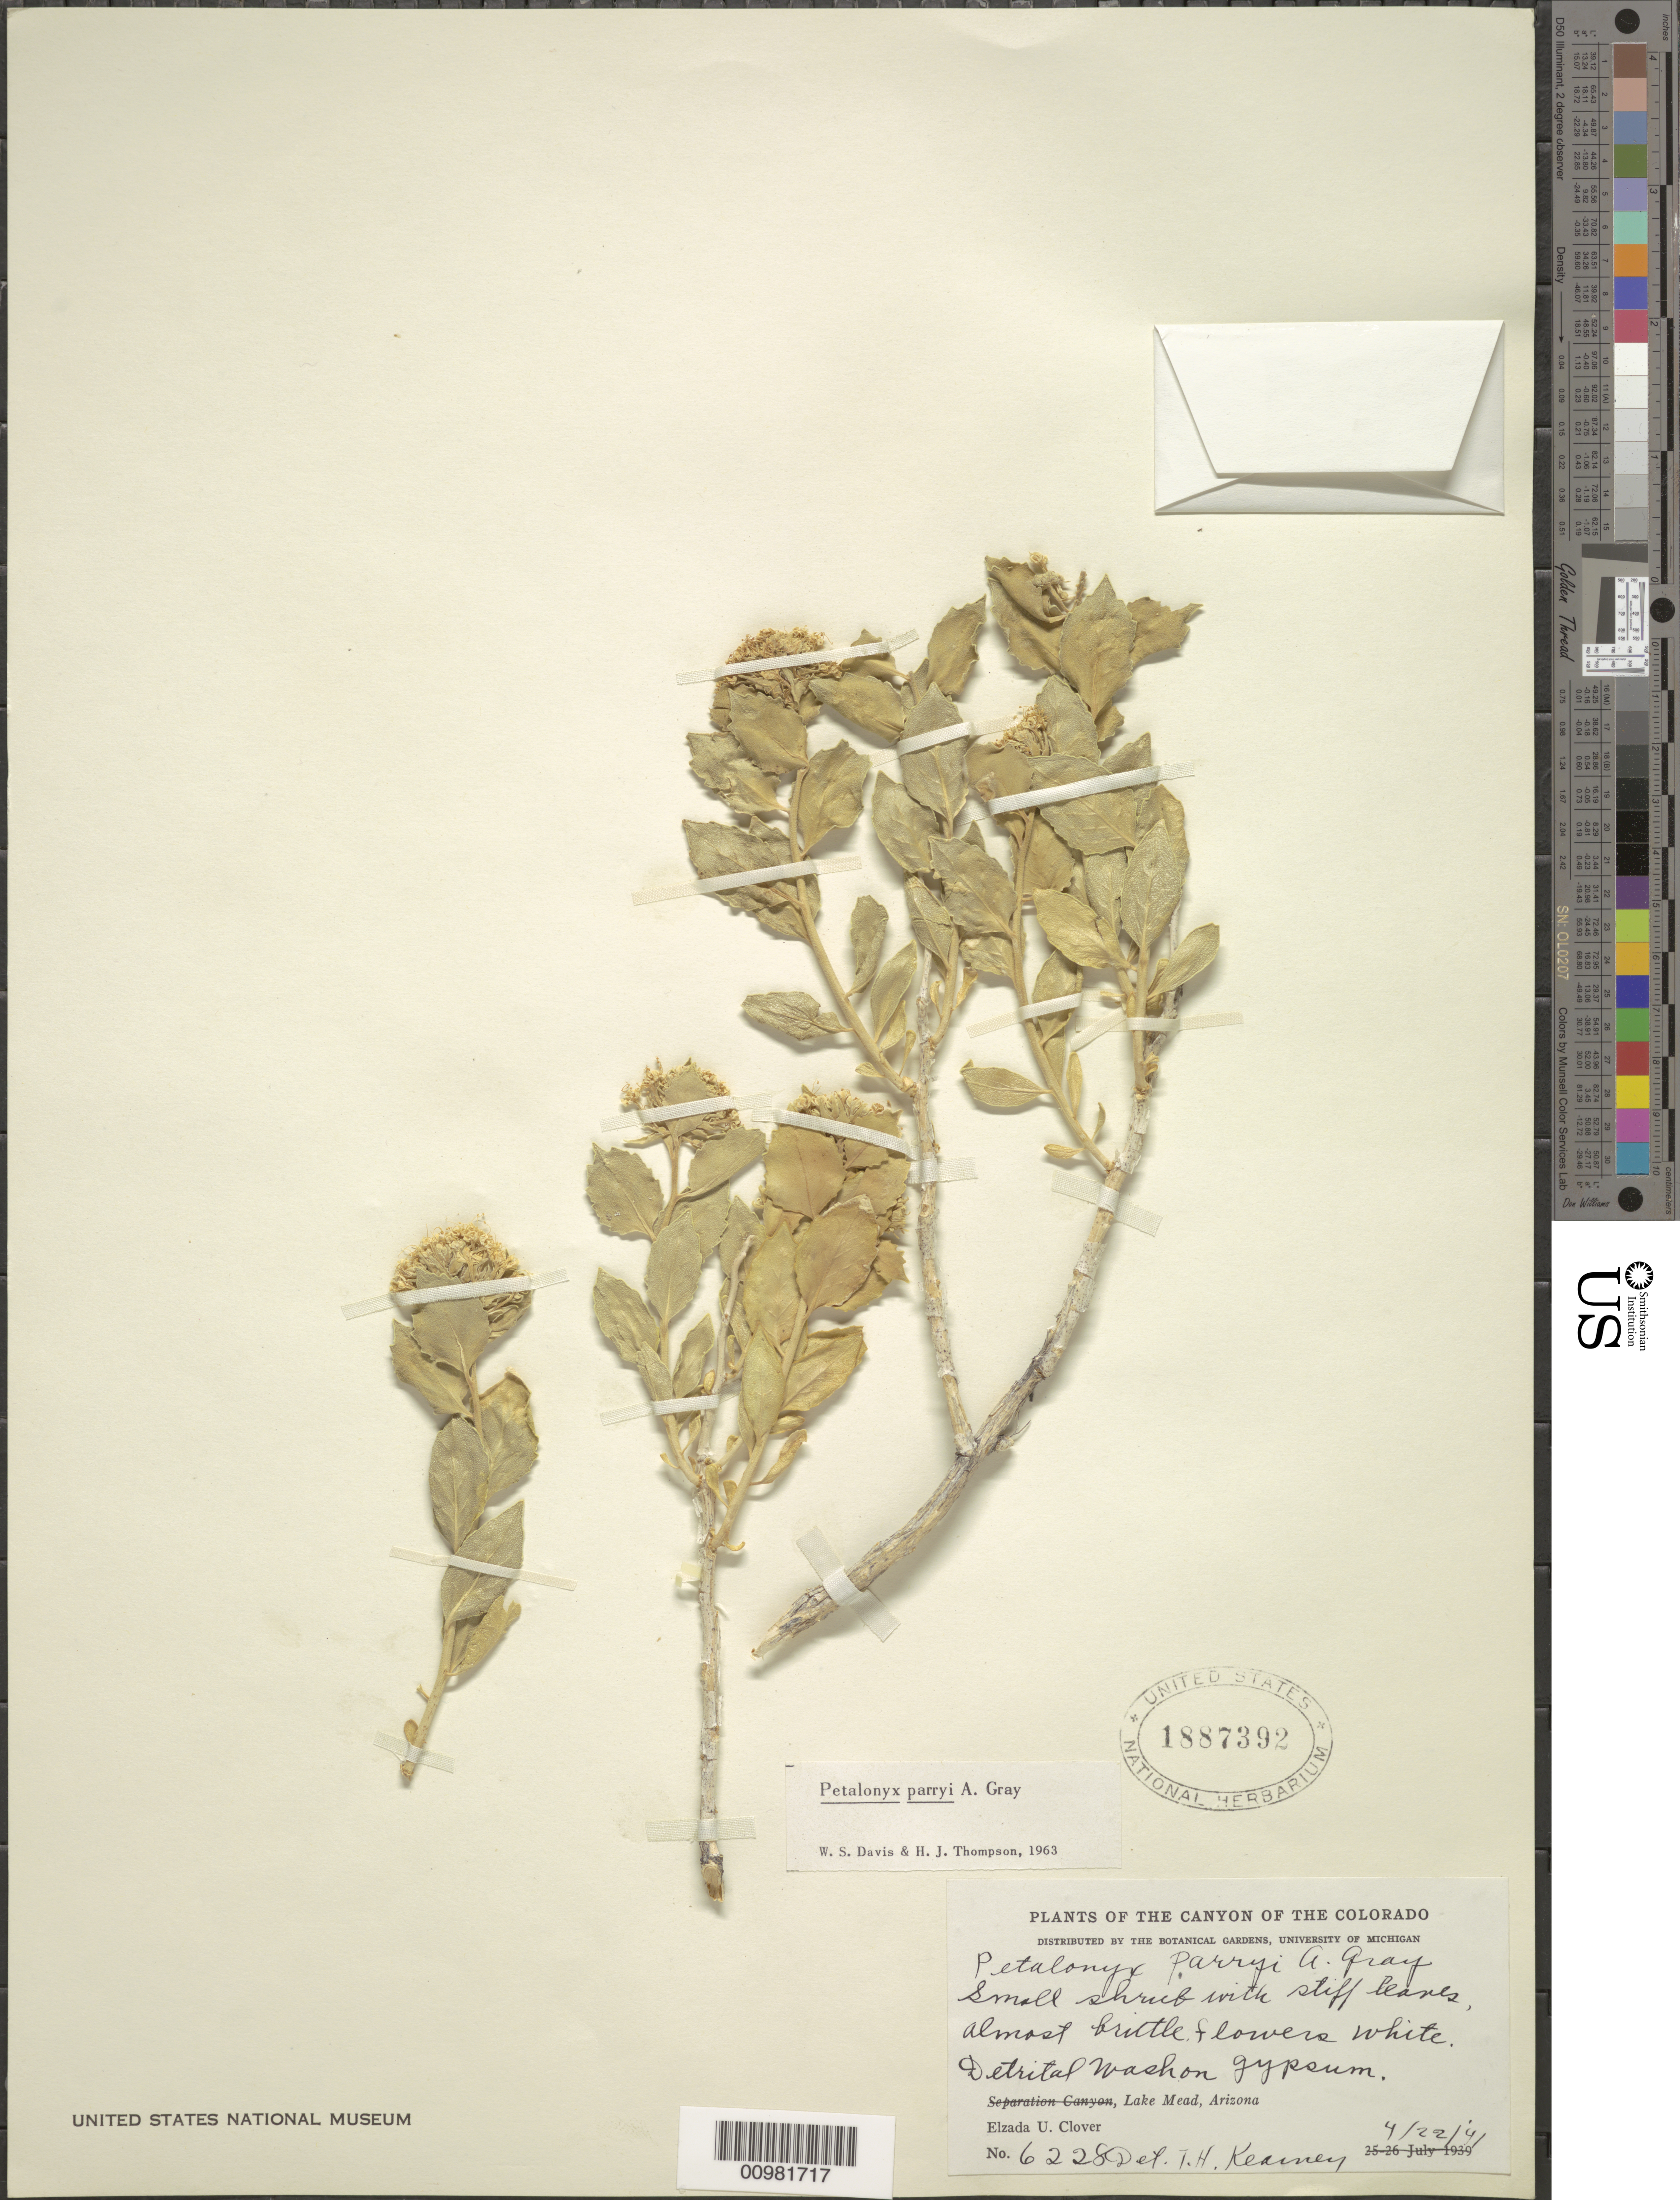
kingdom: Plantae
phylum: Tracheophyta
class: Magnoliopsida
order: Cornales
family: Loasaceae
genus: Petalonyx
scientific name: Petalonyx parryi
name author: A. Gray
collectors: E. U. Clover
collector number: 6228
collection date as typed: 22 Apr 1941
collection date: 1941-04-22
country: United States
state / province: Arizona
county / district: Mohave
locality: Lake Mead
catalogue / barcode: US 1887392